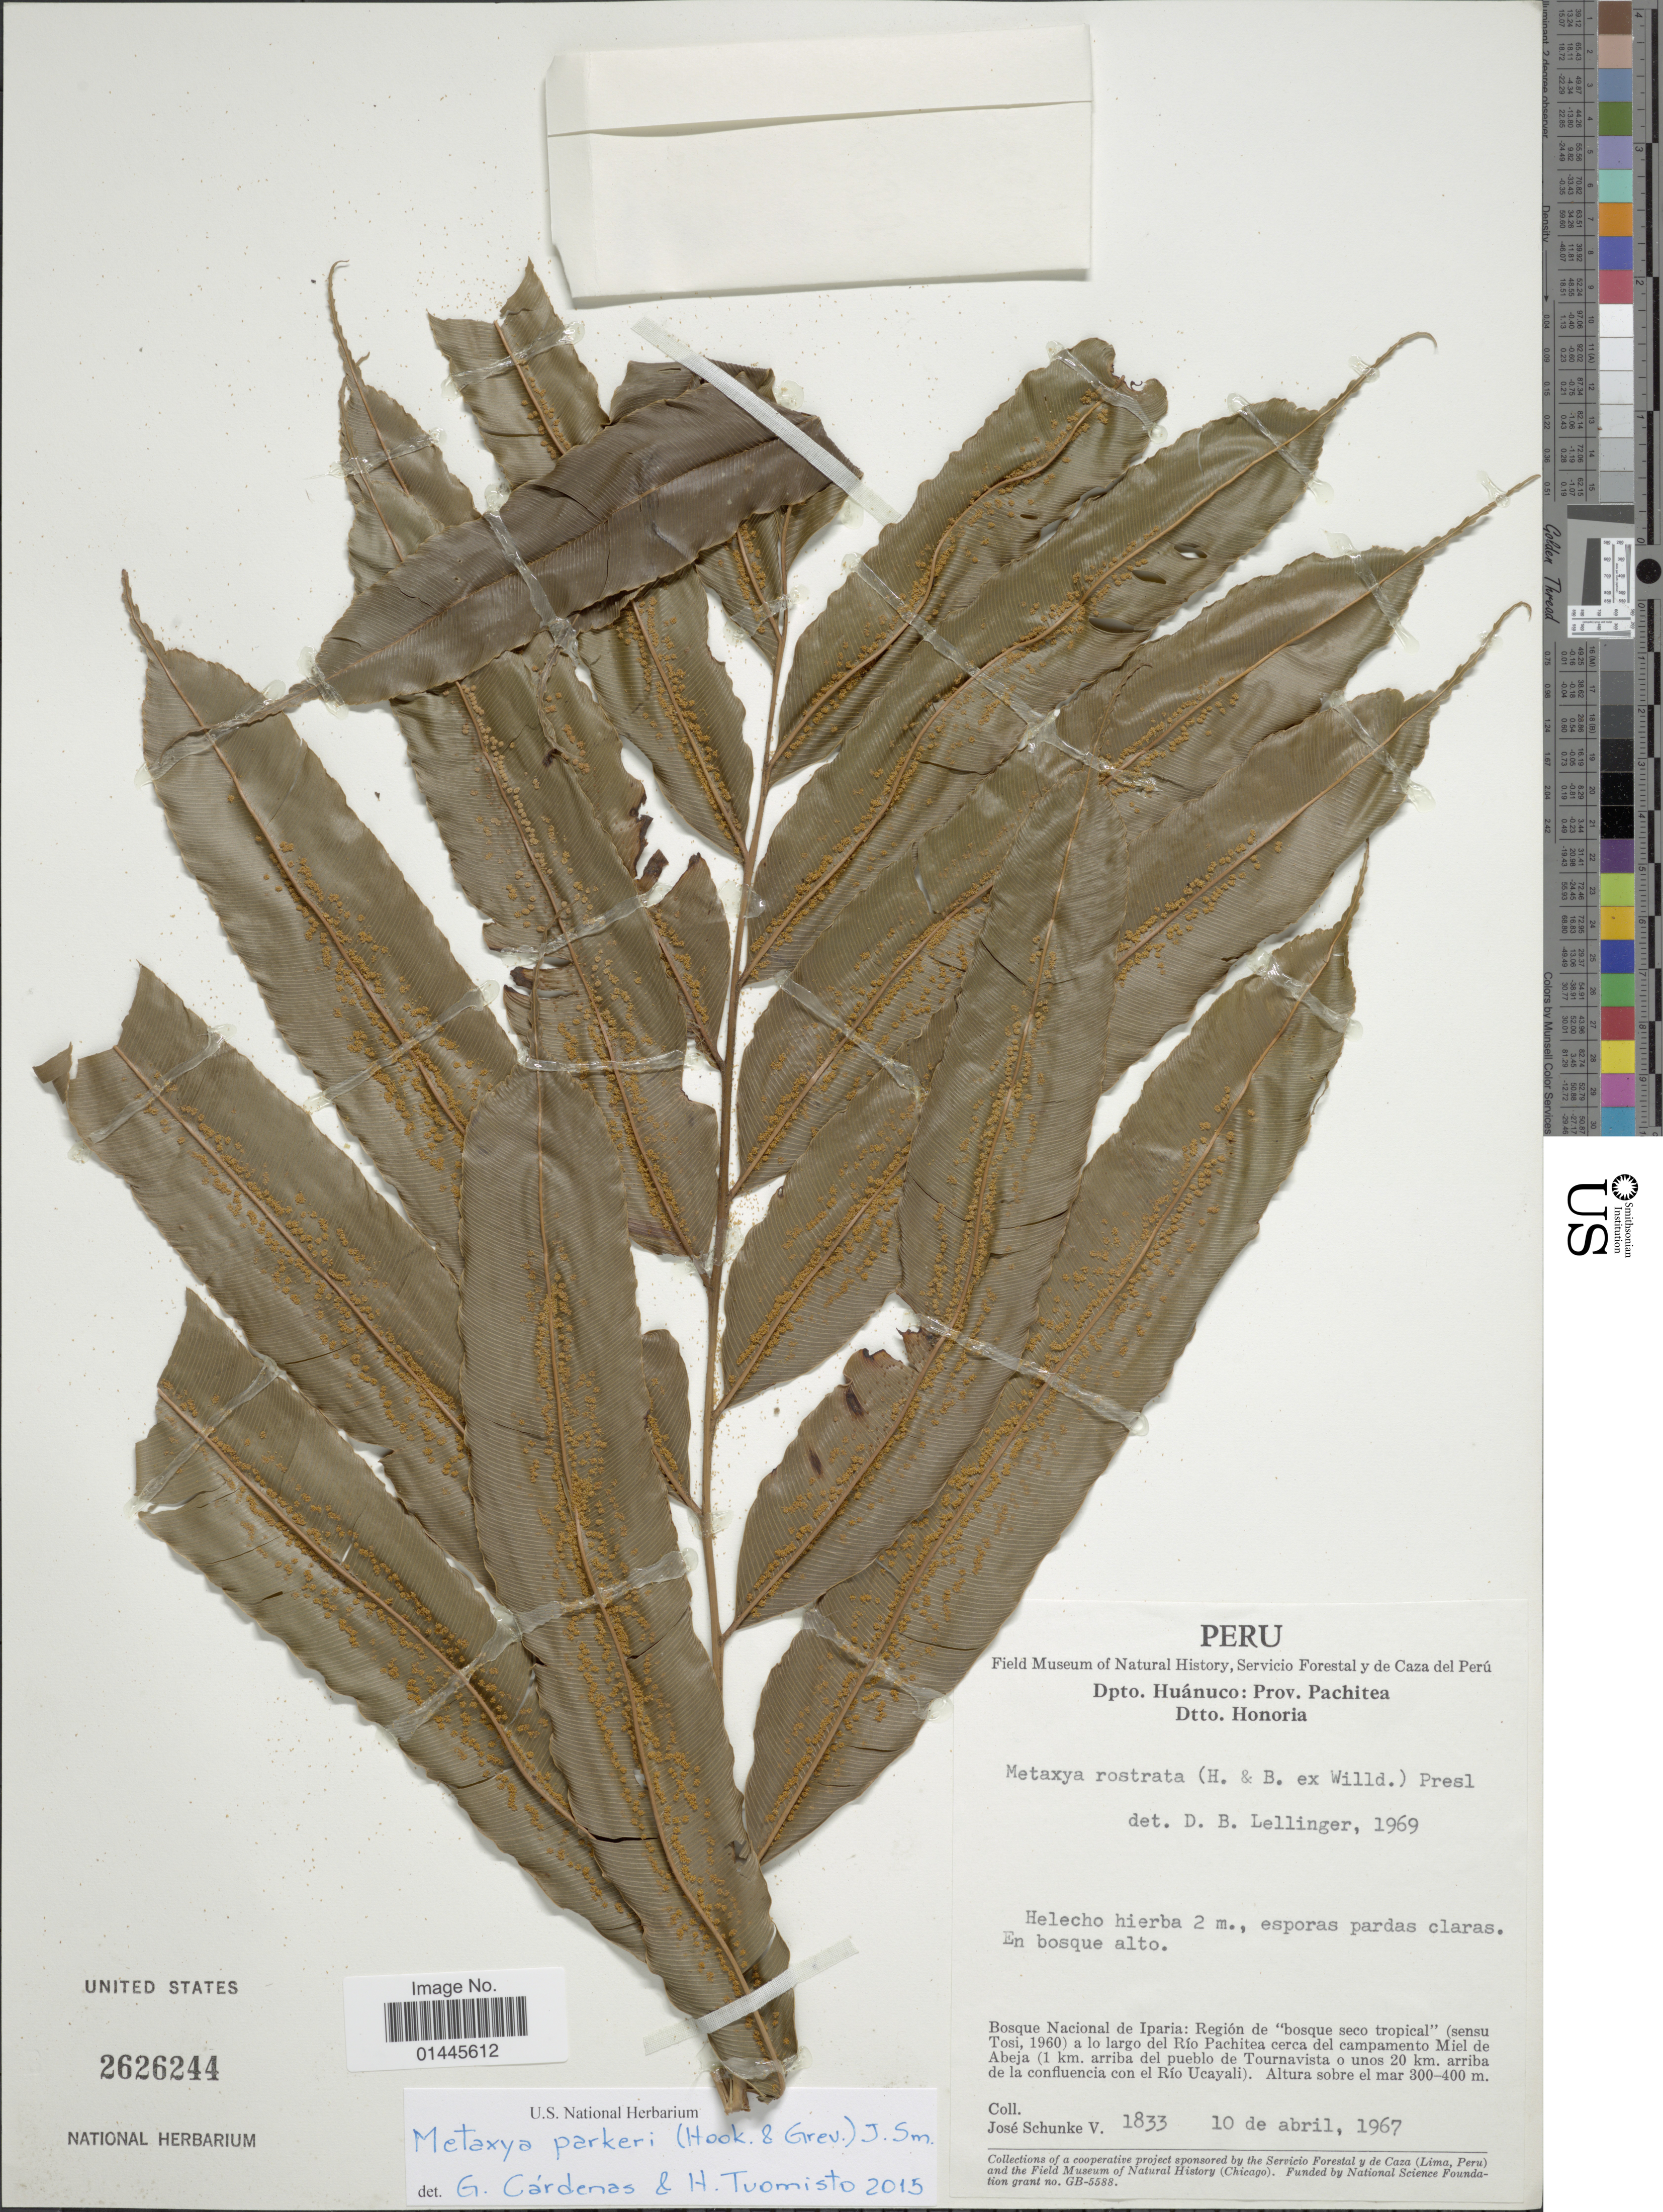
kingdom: Plantae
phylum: Tracheophyta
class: Polypodiopsida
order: Cyatheales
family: Metaxyaceae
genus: Metaxya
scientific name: Metaxya parkeri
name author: (Hook. & Grev.) J. Sm.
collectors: J. Schunke Vigo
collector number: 1833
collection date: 1967-04-10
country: Peru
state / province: Huánuco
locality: Prov. Pachitea, Dtto. Honoria, Bosque Nacional de Iparia: Region de "bosque seco tropical"(sensu Tosi, 1960) a lo largo del Rio Pachitea cerca del campamento Miel de Abeja (1 km. arriba del pueblo de Tournavista o unos 20 km. arriba de la confluencia con el Rio Ucayali).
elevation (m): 300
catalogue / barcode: US 2626244